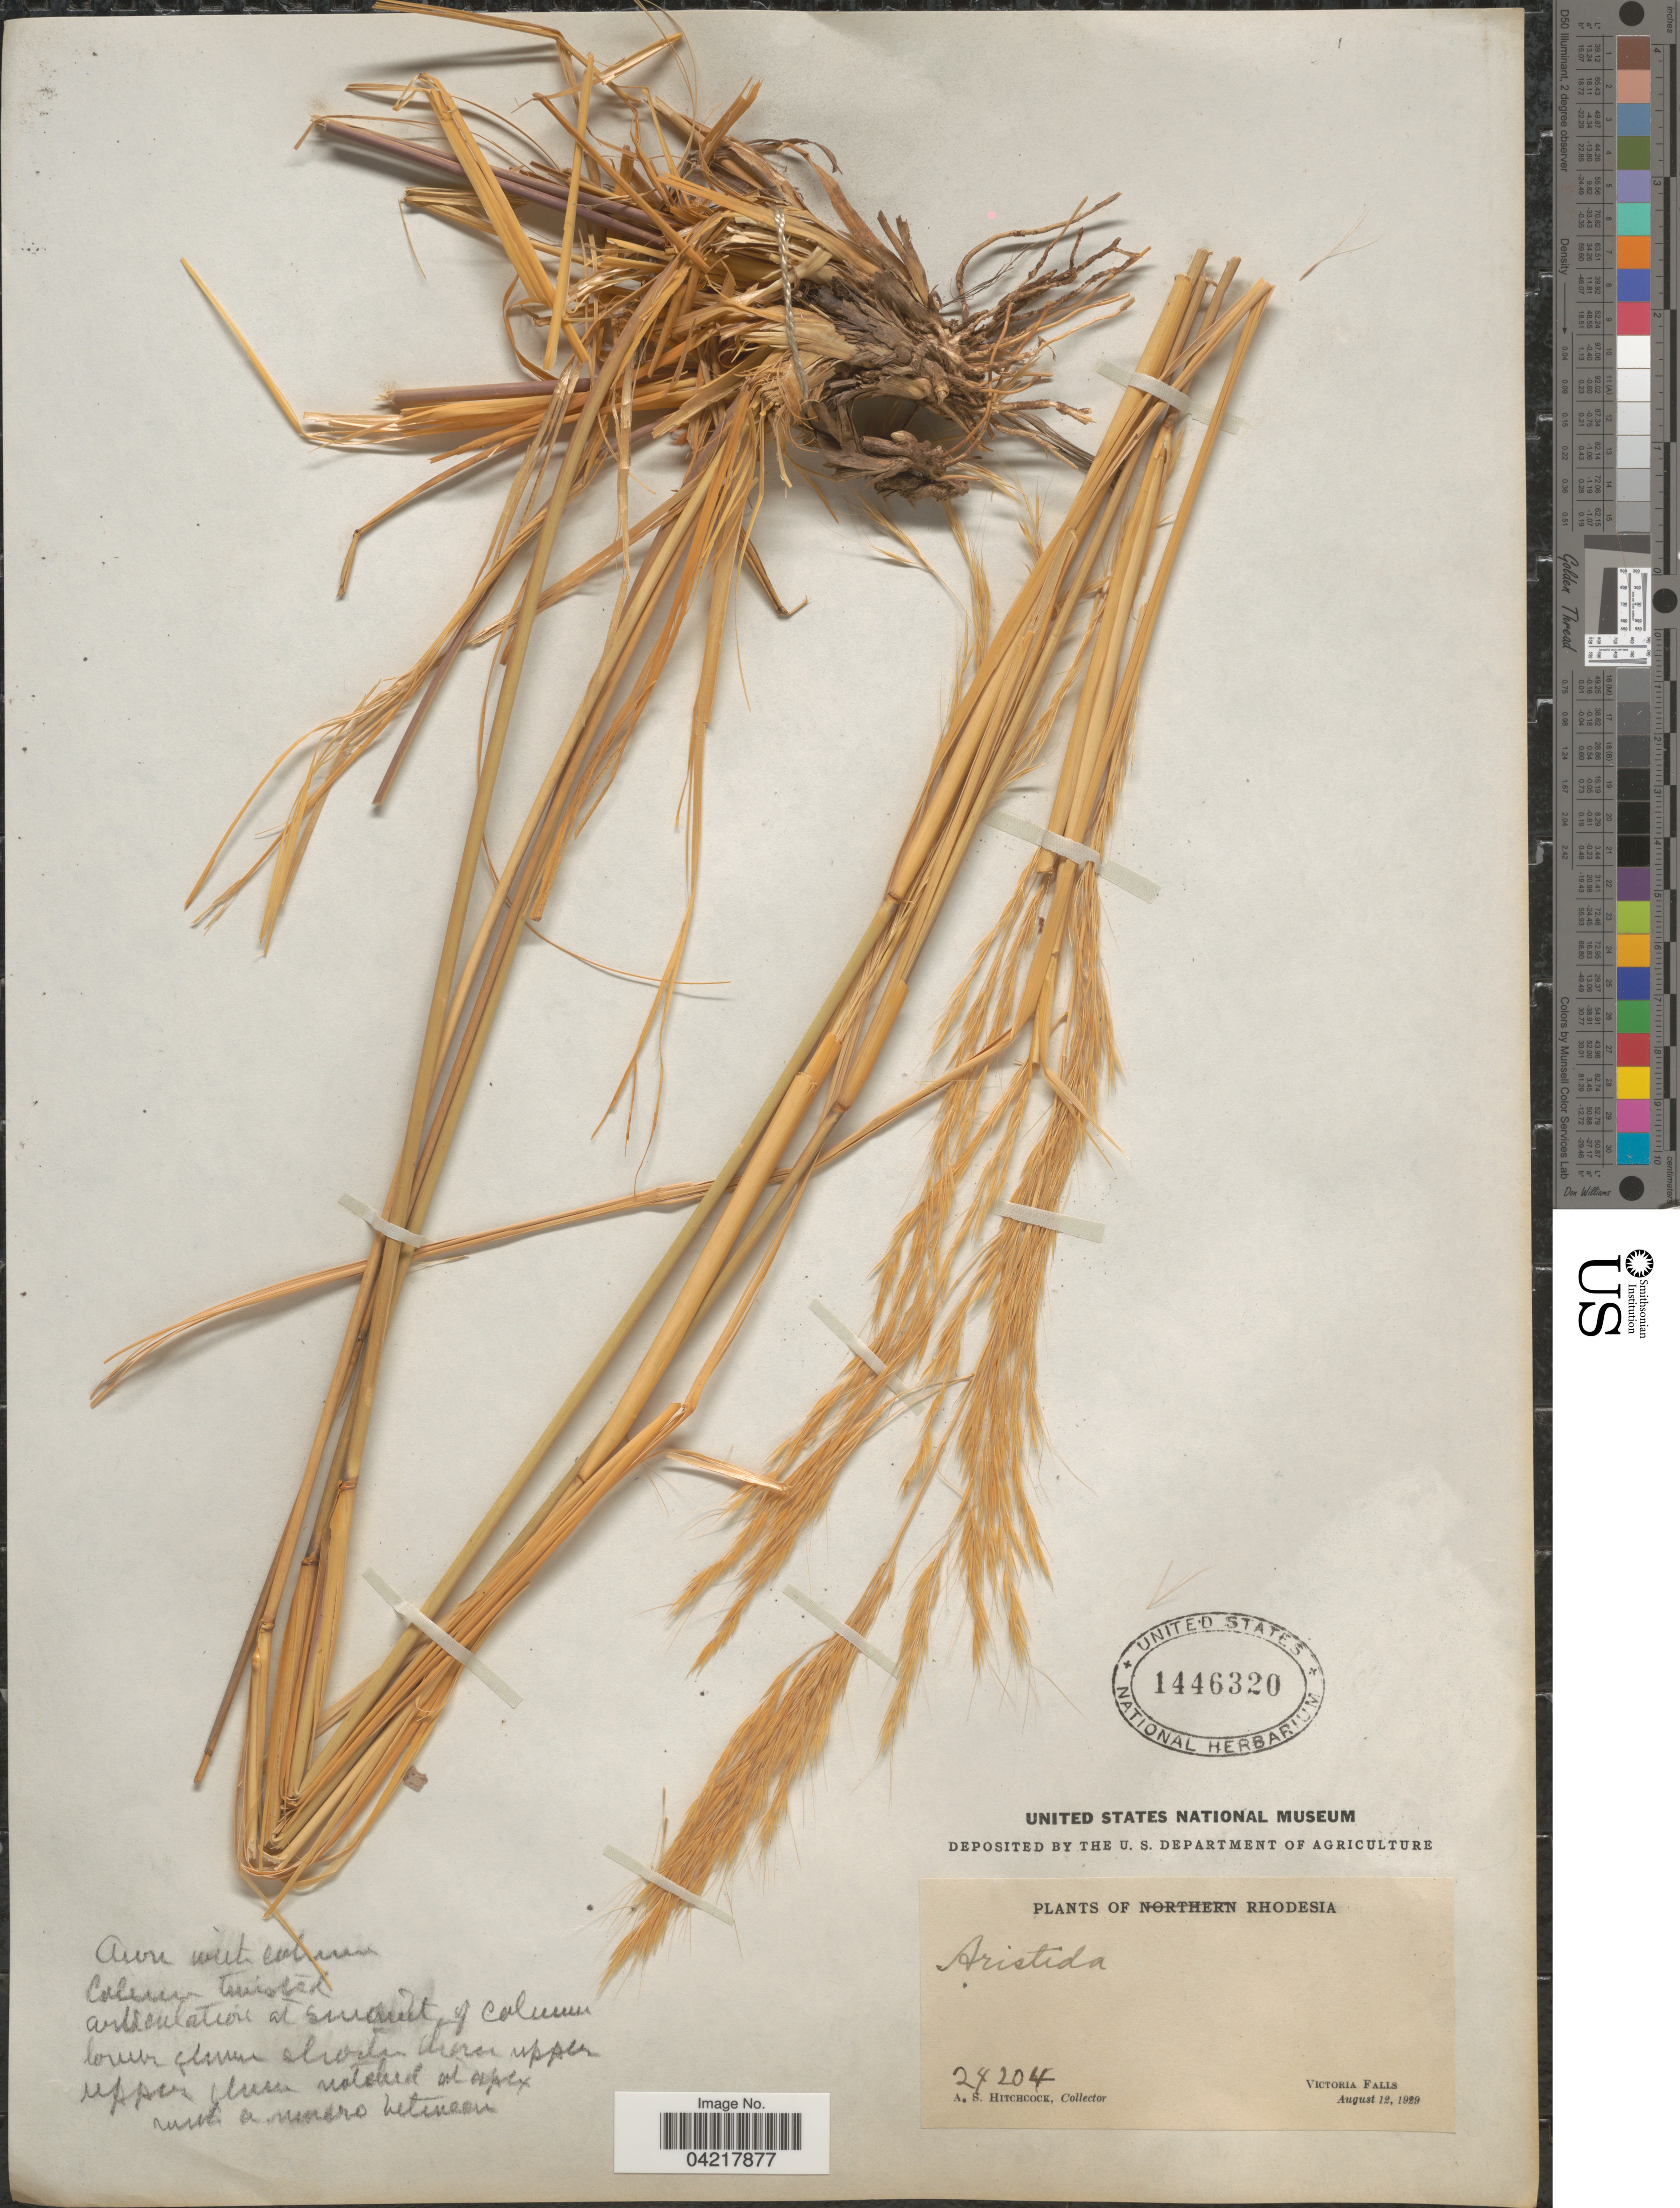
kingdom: Plantae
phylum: Tracheophyta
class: Liliopsida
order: Poales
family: Poaceae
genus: Aristida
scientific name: Aristida sp.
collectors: A. S. Hitchcock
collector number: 24204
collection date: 1929-08-12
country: Zimbabwe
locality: Rhodesia. Victoria Falls.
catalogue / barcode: US 1446320